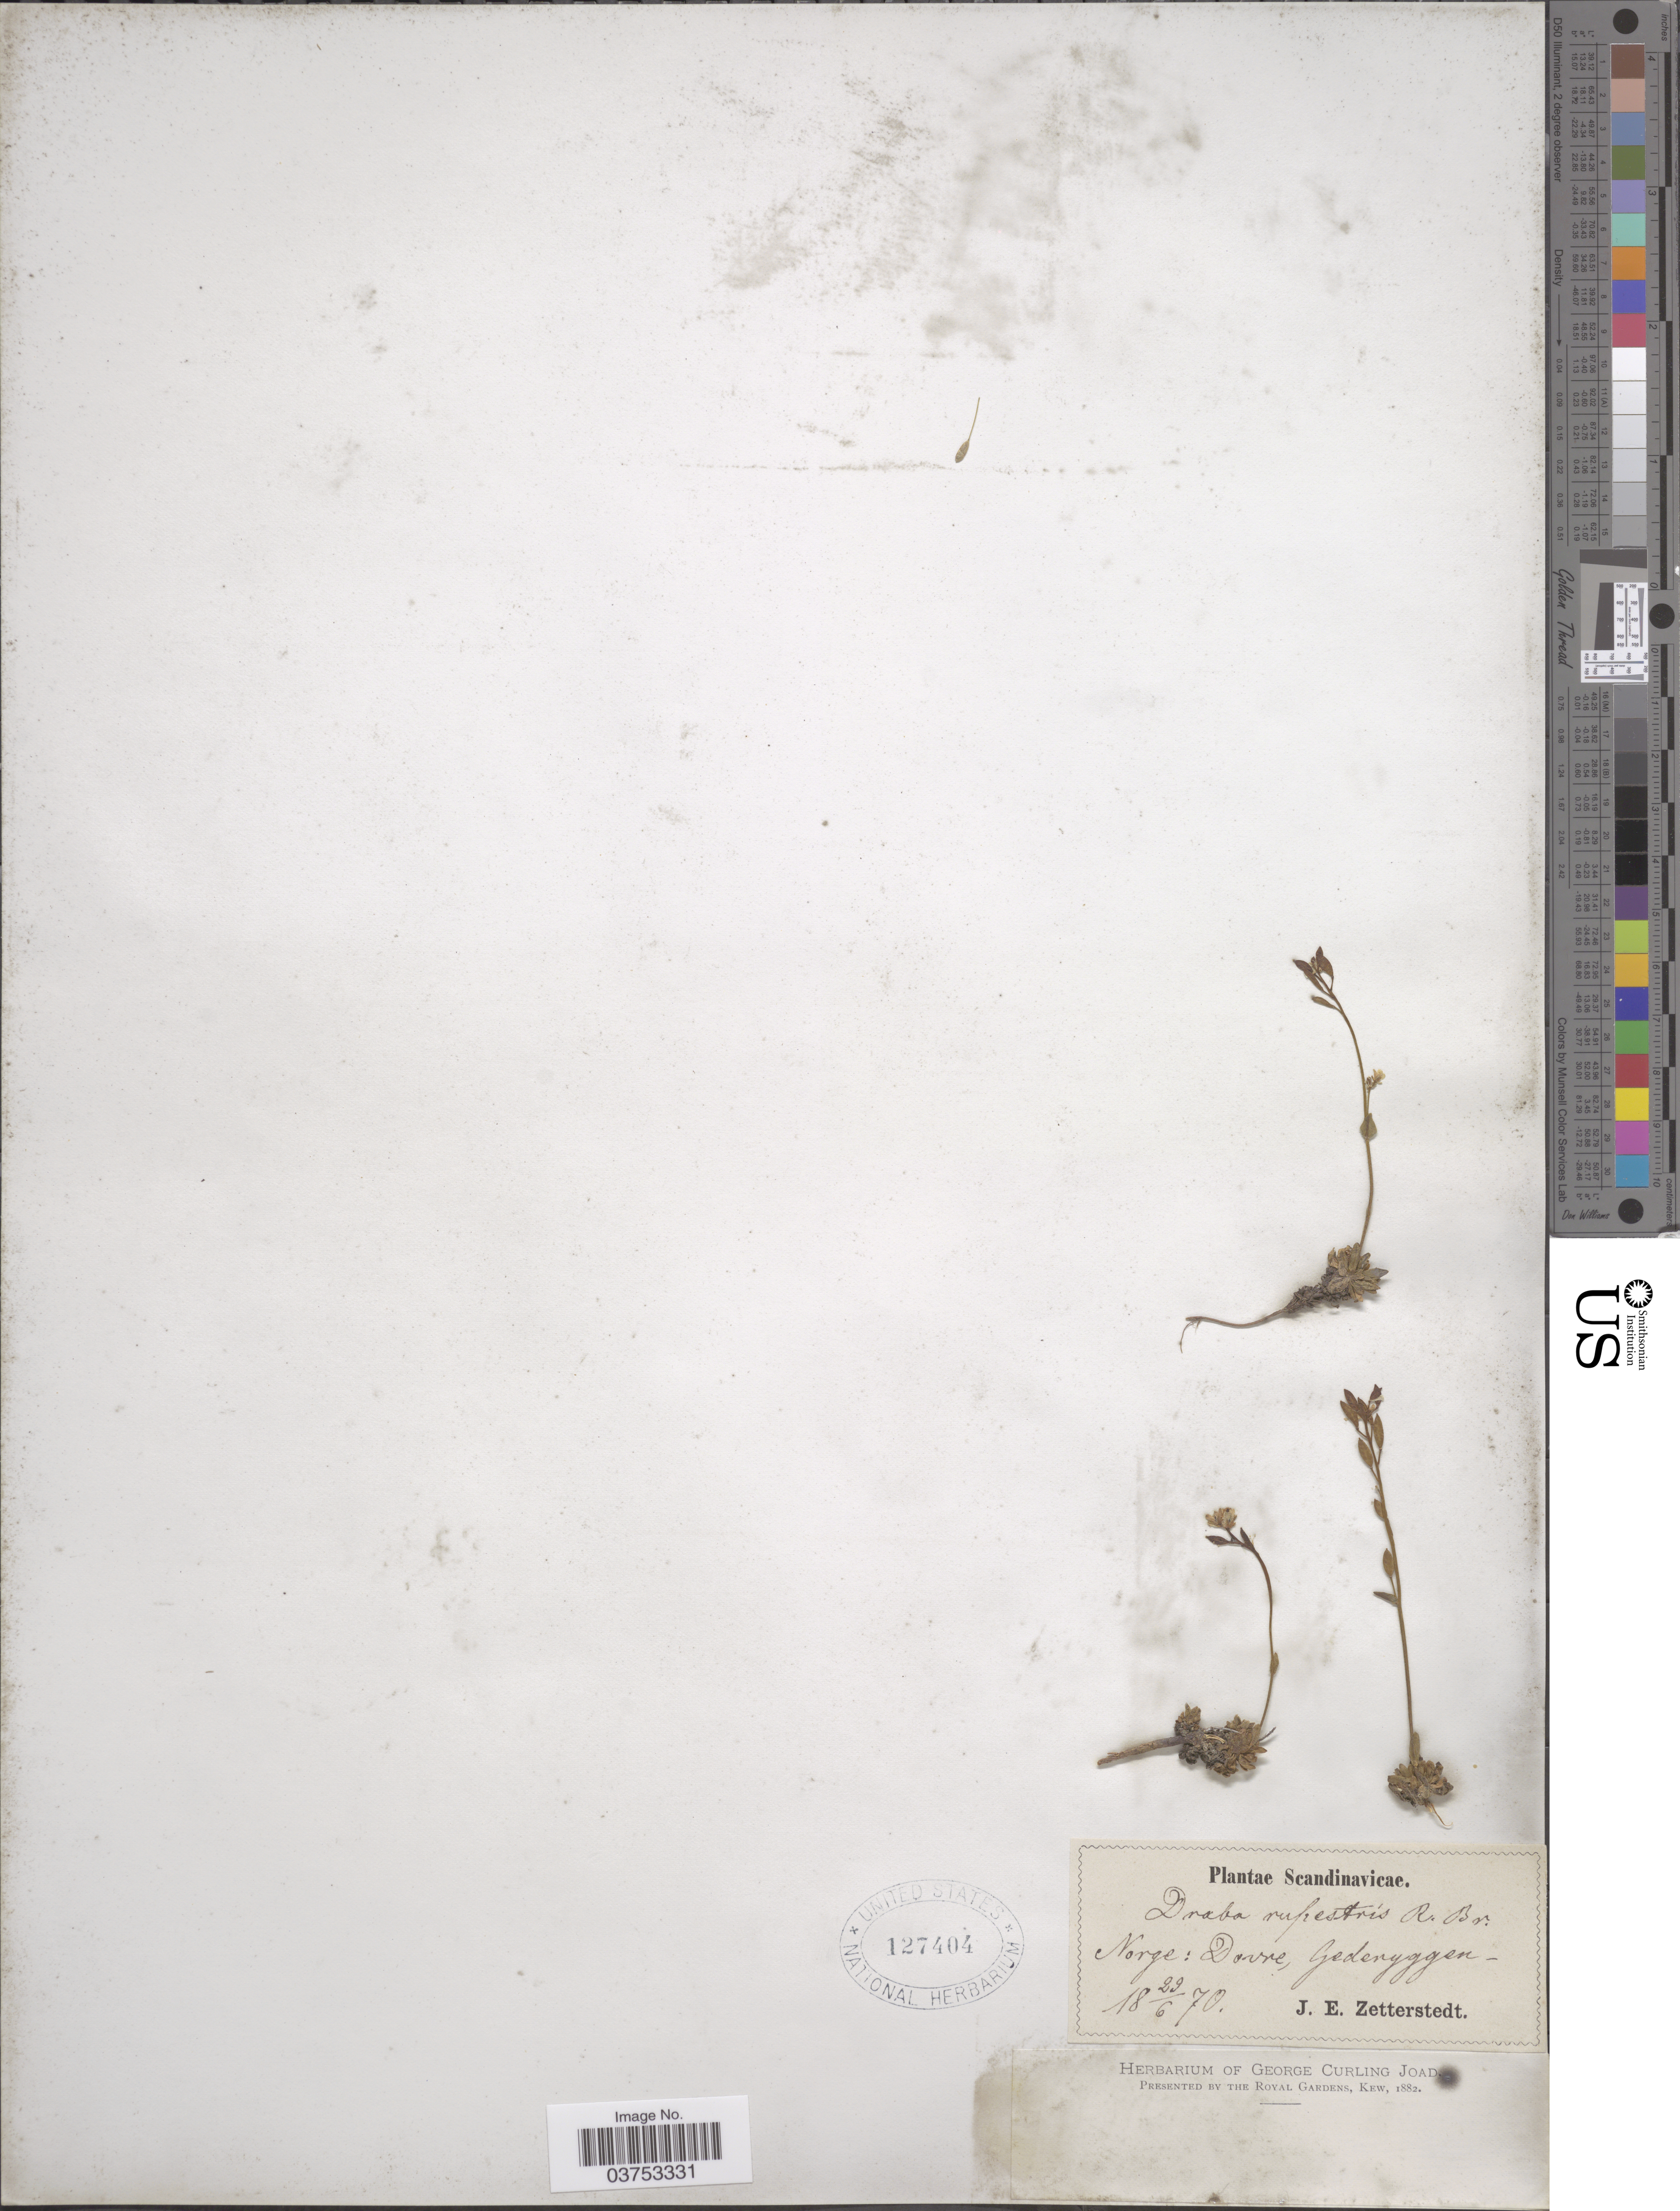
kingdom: Plantae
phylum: Tracheophyta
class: Magnoliopsida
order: Brassicales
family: Brassicaceae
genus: Draba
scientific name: Draba rupestris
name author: W.T. Aiton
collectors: J.E. Zetterstedt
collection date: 1870-06-29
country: Norway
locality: Scandinavicae. Norge: Dovre, Gederyggen.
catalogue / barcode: US 127404